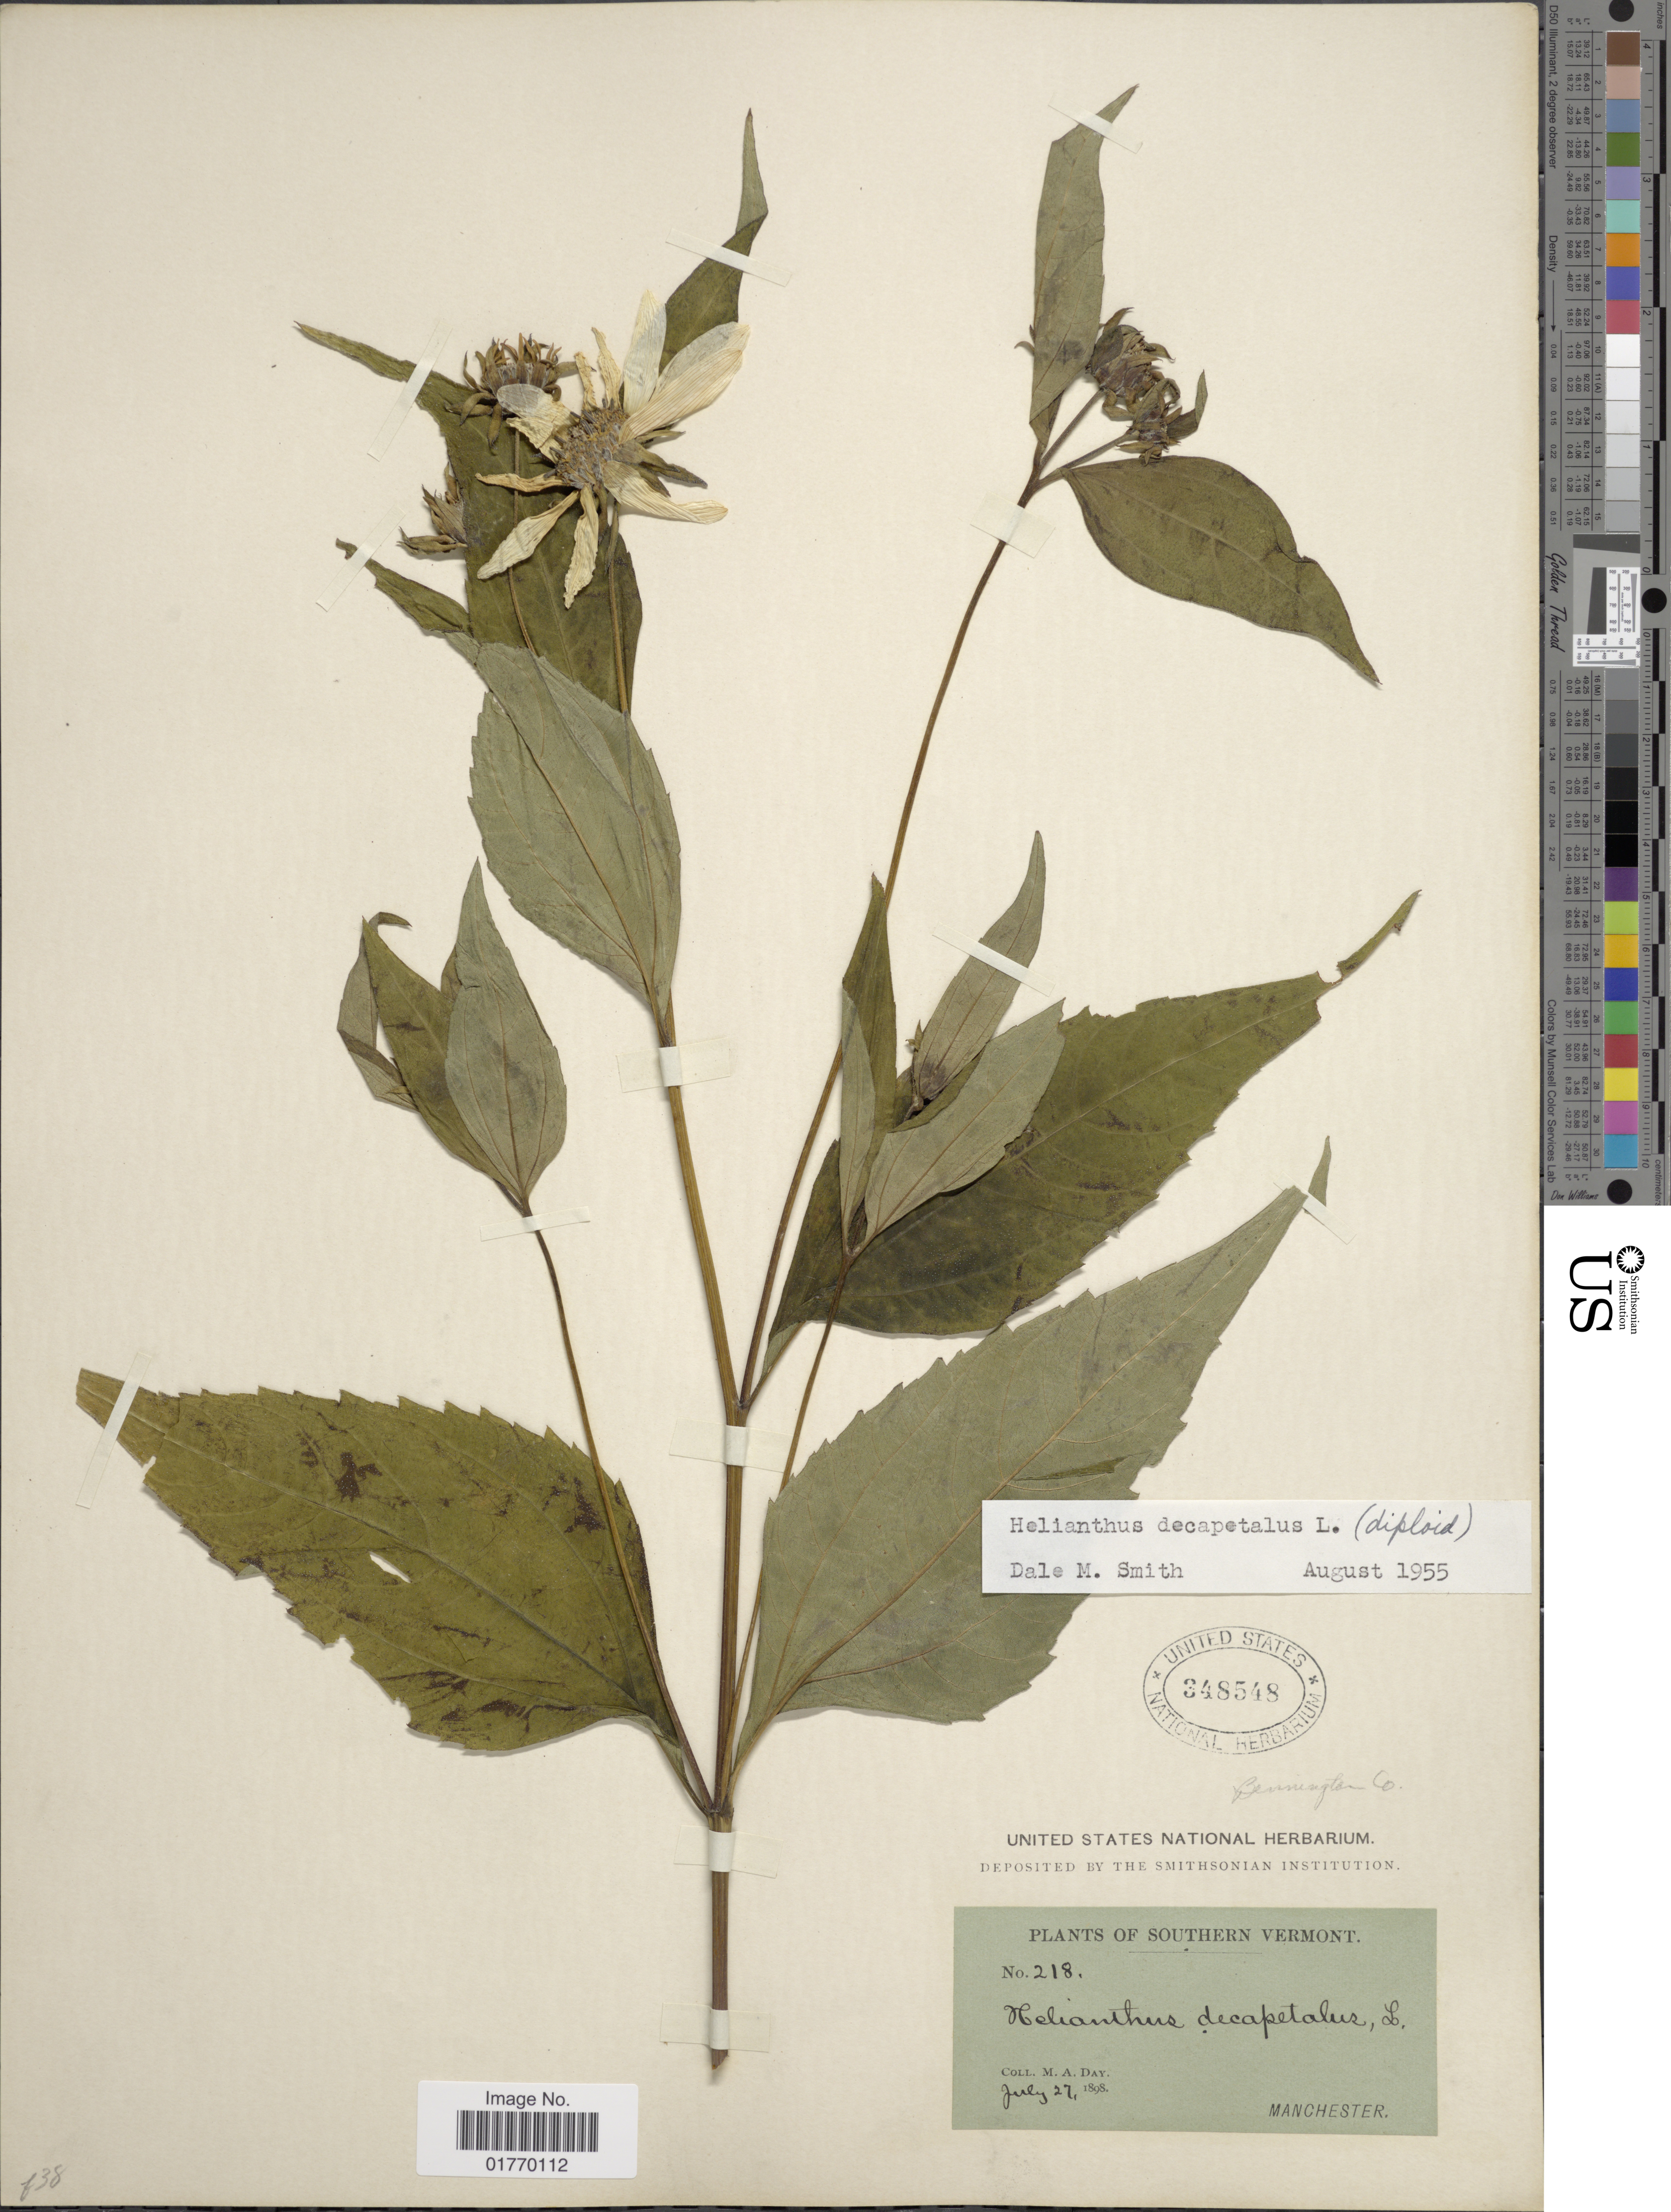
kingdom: Plantae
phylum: Tracheophyta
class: Magnoliopsida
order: Asterales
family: Asteraceae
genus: Helianthus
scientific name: Helianthus decapetalus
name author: L.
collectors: M. Day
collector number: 218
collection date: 1898-07-27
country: United States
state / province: Vermont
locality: Southern Vermont, Manchester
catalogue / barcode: US 348548